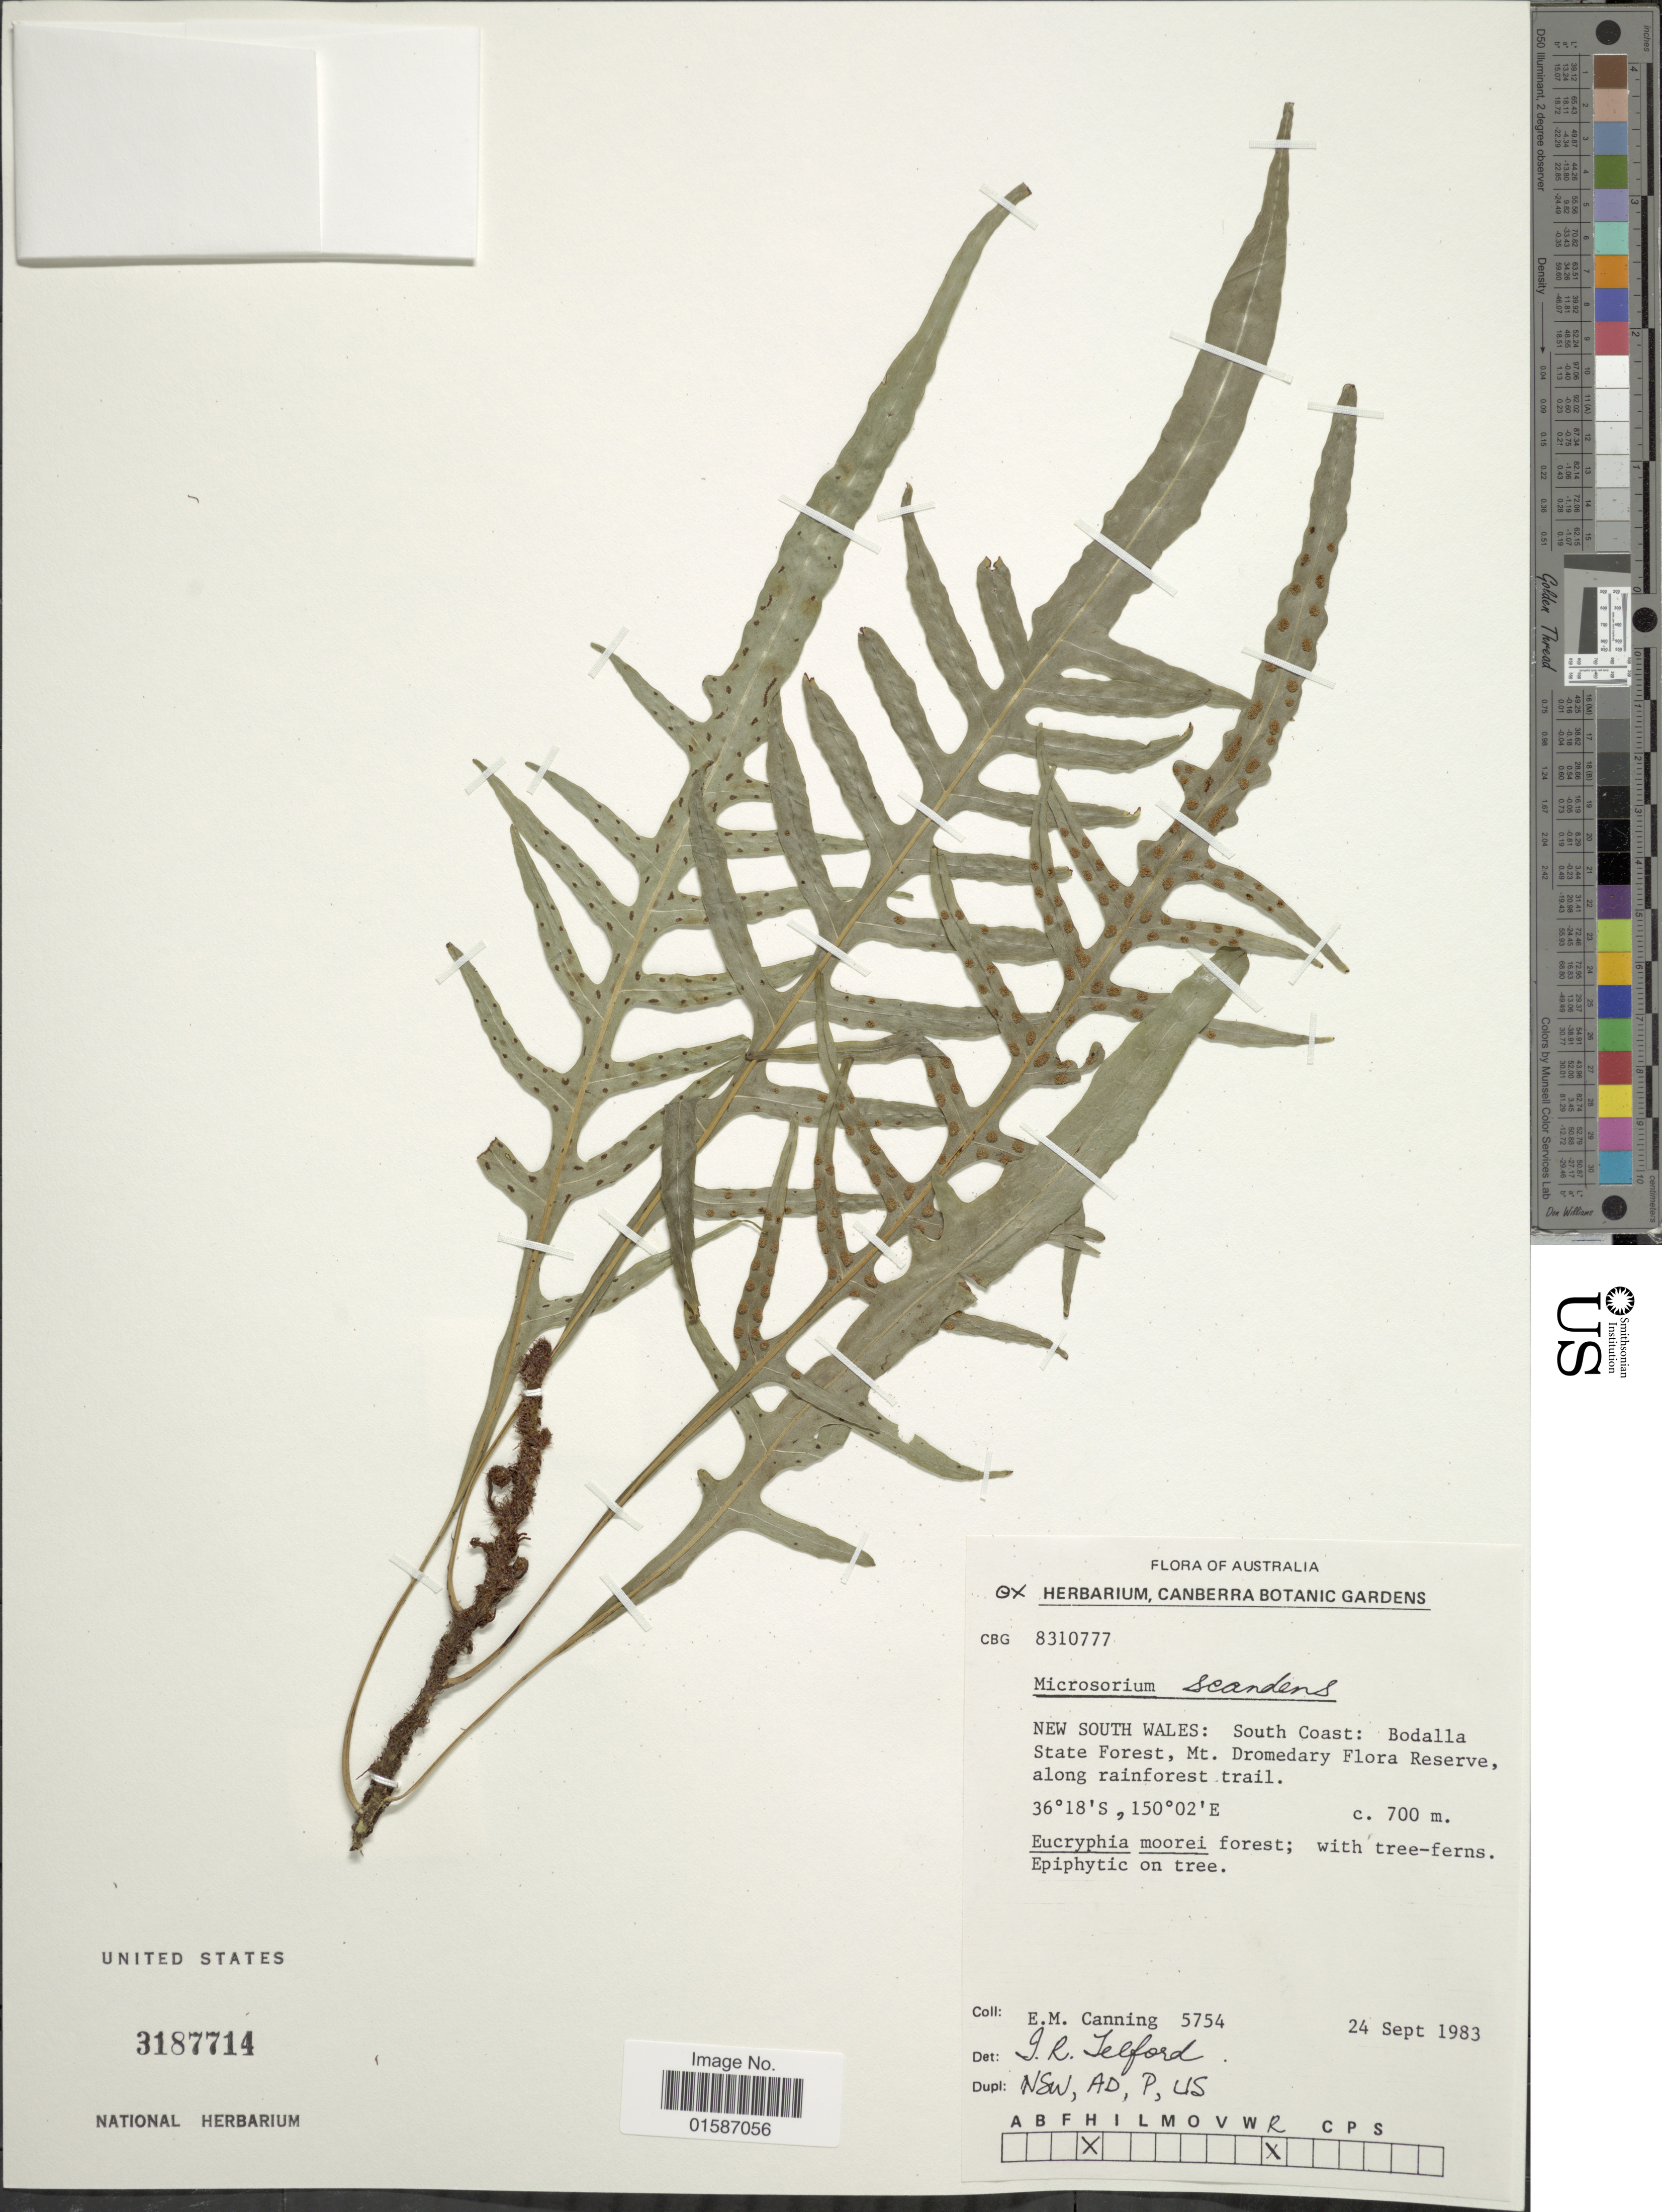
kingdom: Plantae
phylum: Tracheophyta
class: Polypodiopsida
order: Polypodiales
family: Polypodiaceae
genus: Microsorum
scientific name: Microsorum scandens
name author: Tindale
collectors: E. Canning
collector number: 5754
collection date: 1983-09-24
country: Australia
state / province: New South Wales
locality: South Coast: Bodalla State Forest, Mt Dromedary Flora Reserve, along rainforest trail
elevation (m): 700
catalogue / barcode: US 3187714